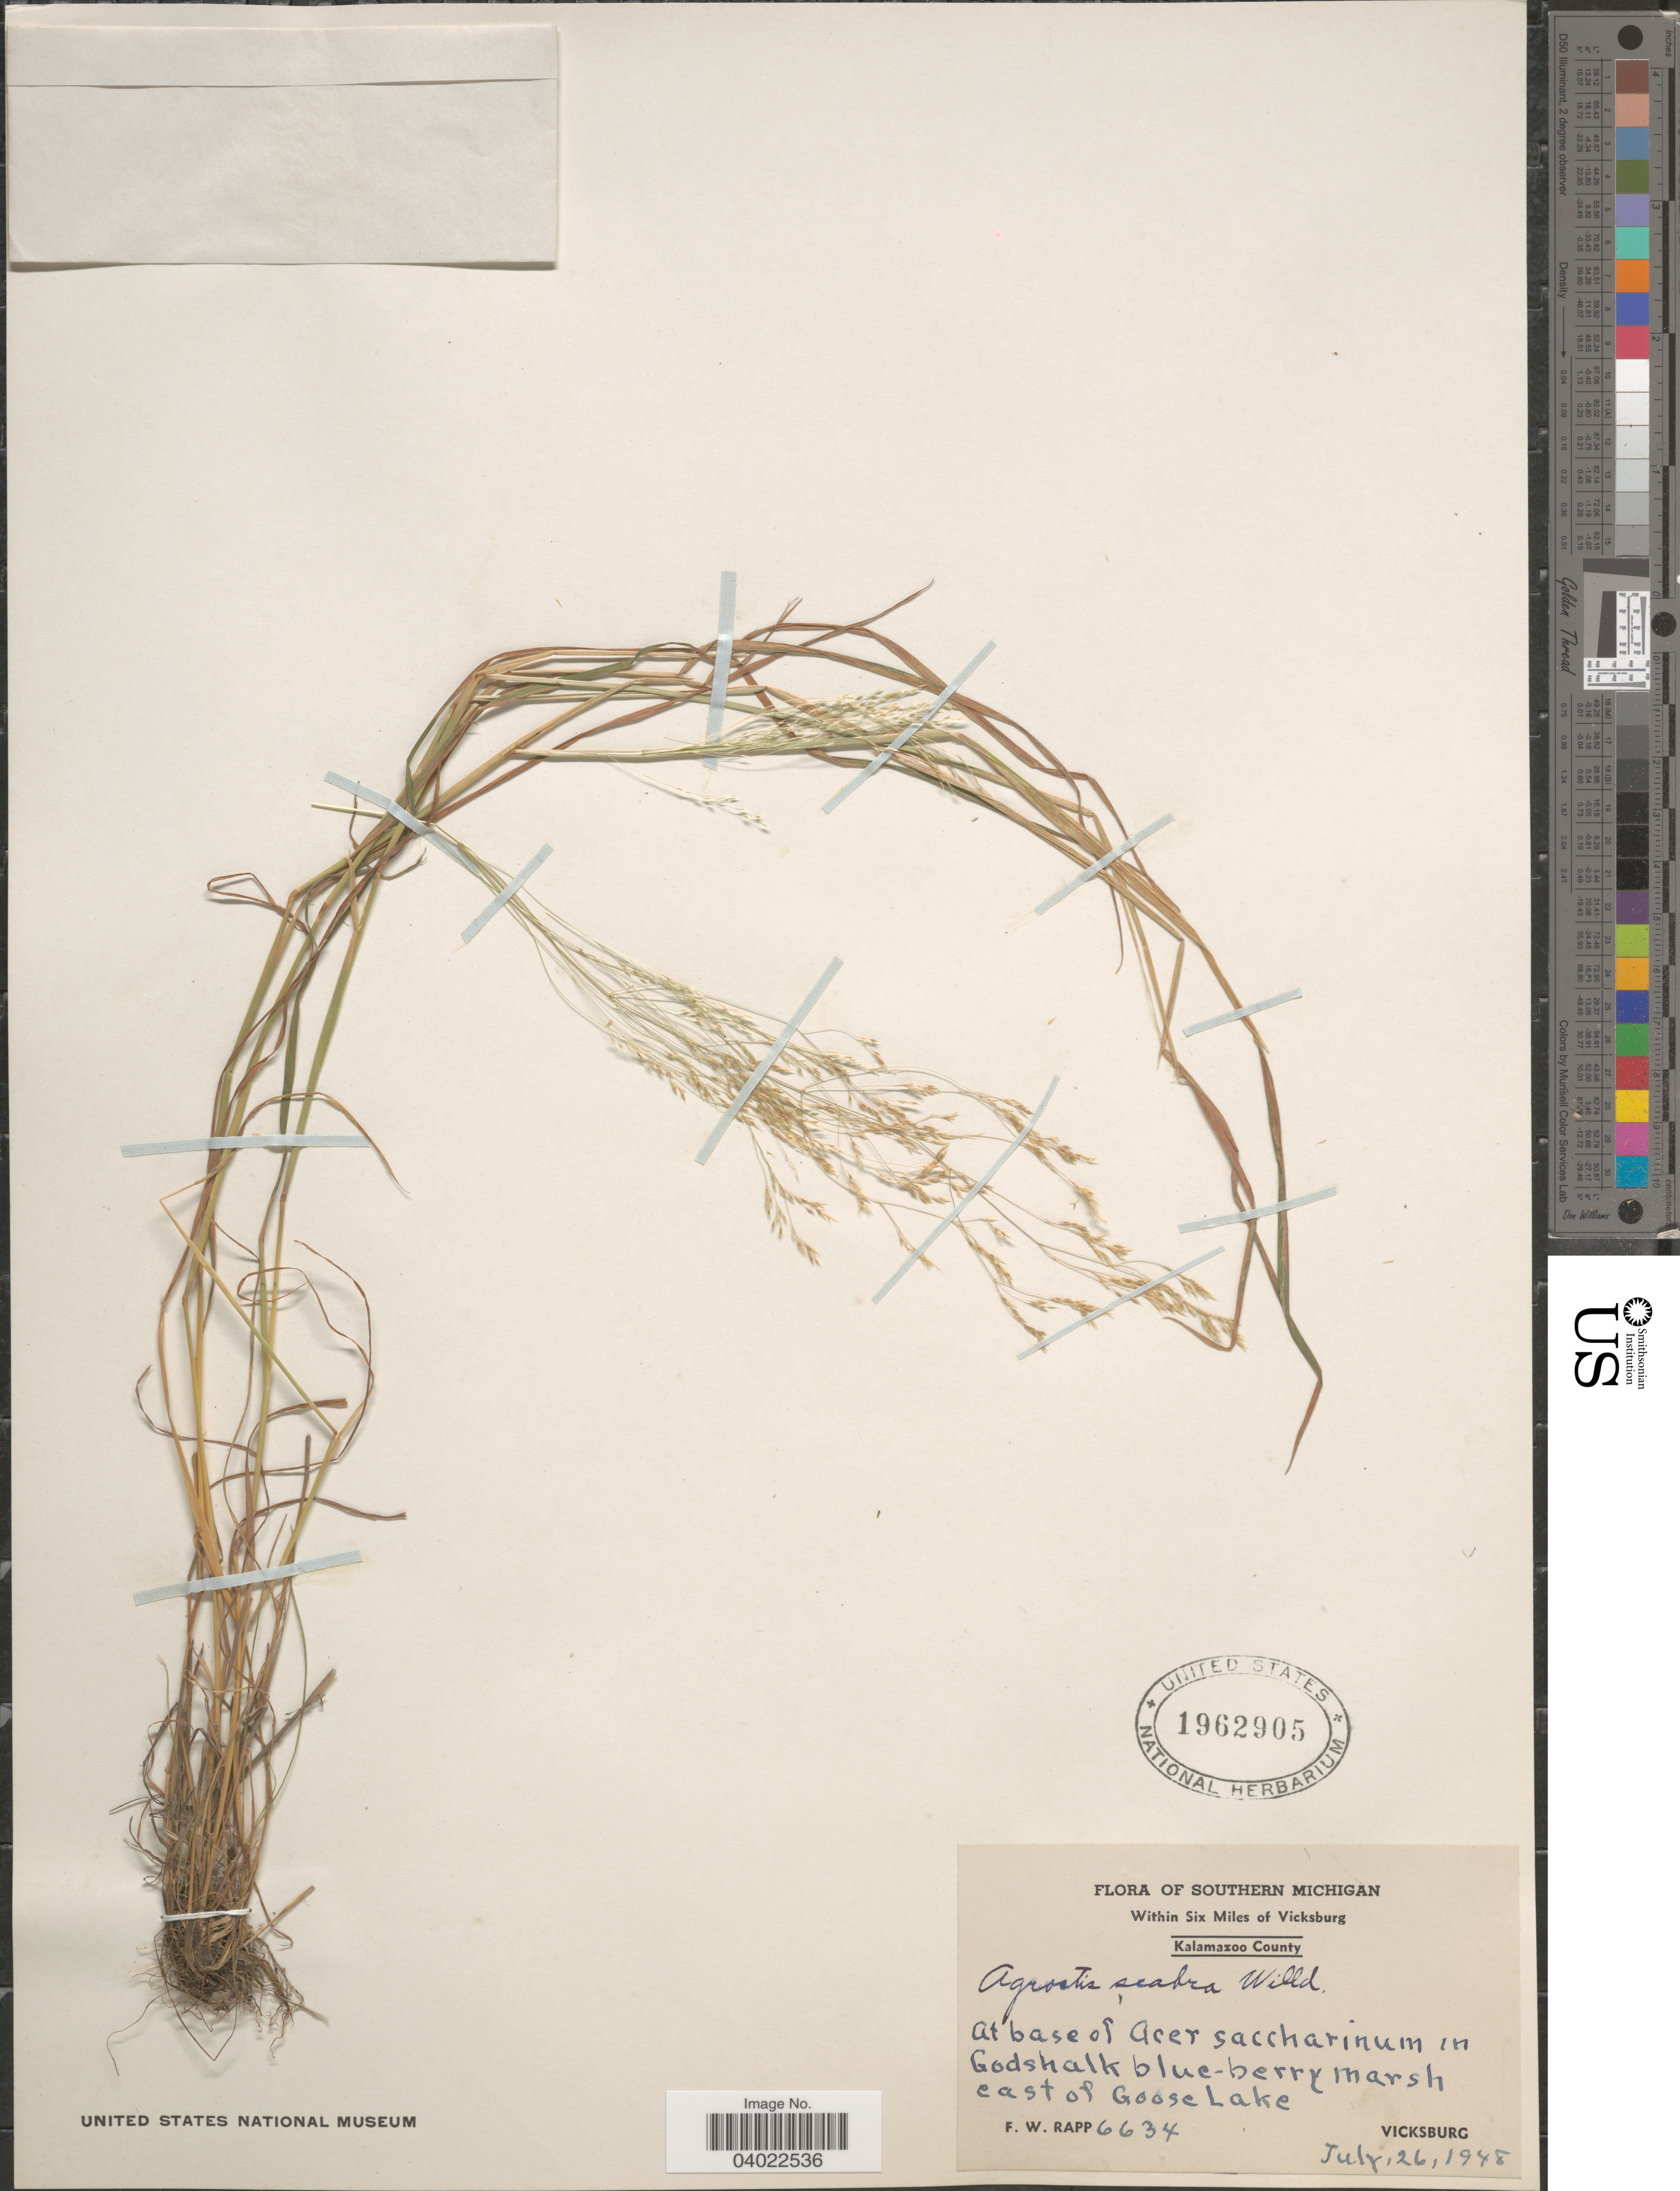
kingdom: Plantae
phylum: Tracheophyta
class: Liliopsida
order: Poales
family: Poaceae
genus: Agrostis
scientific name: Agrostis scabra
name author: Willd.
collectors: F. Rapp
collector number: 6634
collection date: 1948-07-26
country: United States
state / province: Michigan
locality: Southern Michigan. Within Six Miles of Vicksburg. Kalamazoo County. Godshalk blue-berry marsh east of Goose Lake. Vicksburg.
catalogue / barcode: US 1962905